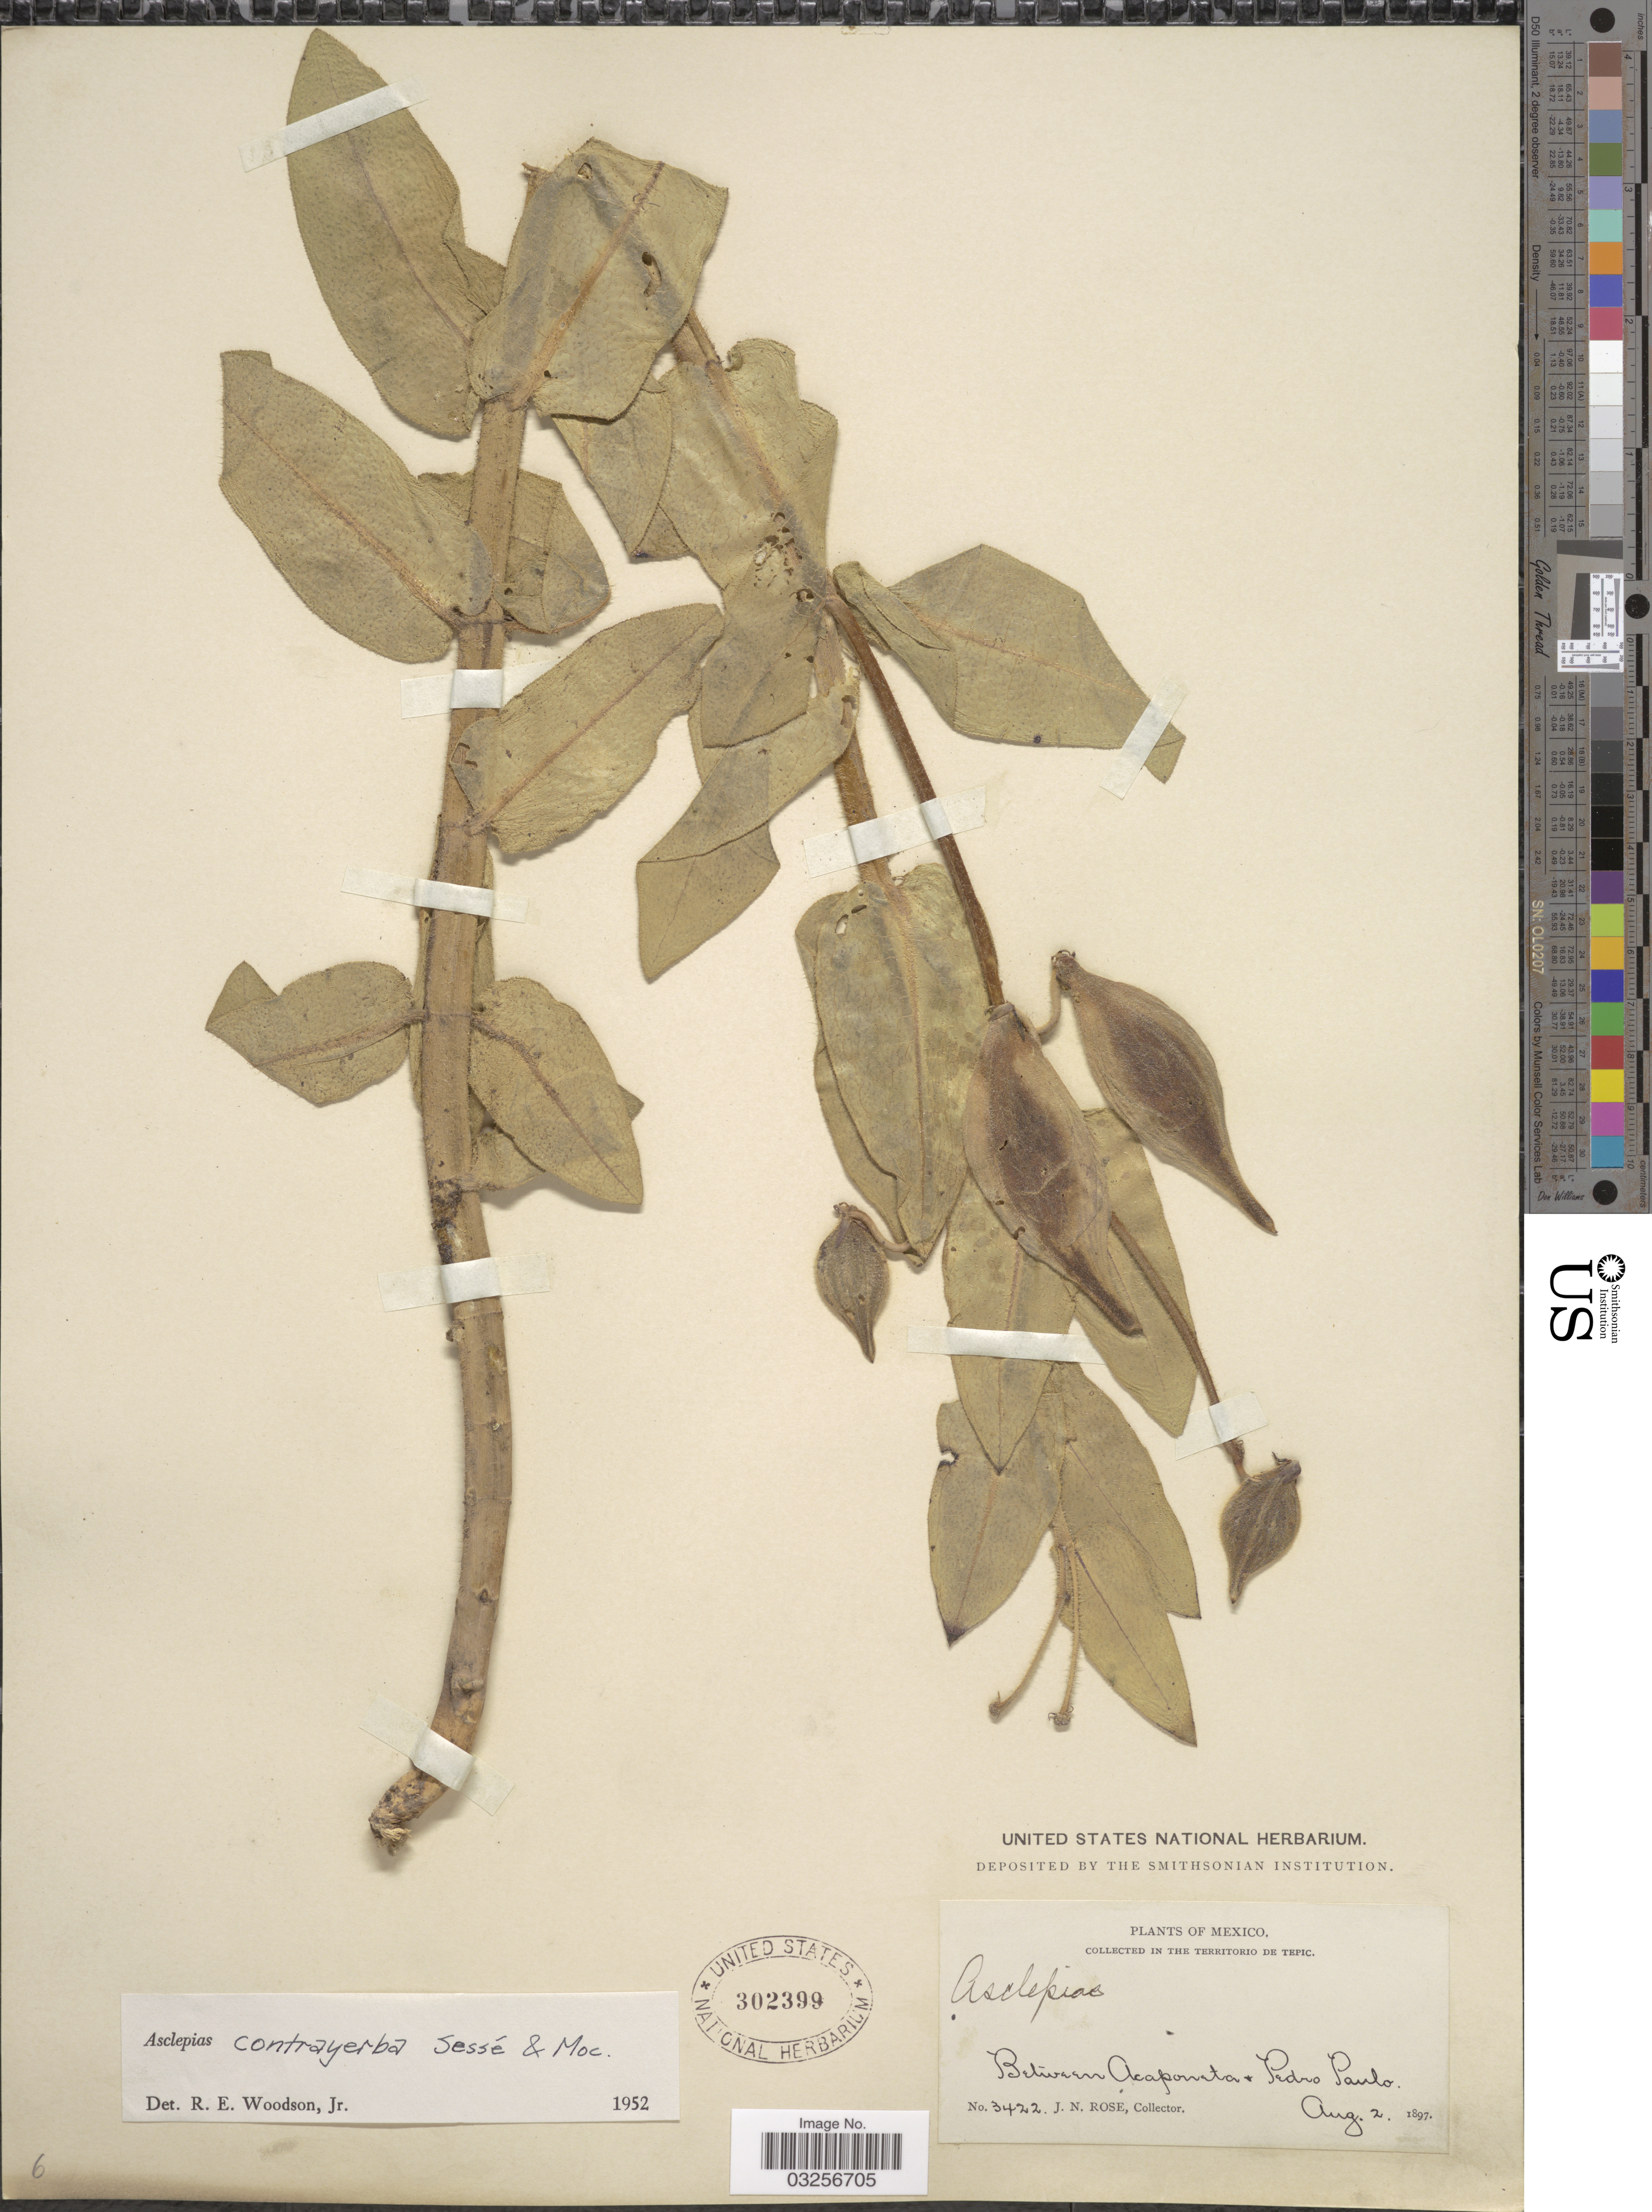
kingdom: Plantae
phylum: Tracheophyta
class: Magnoliopsida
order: Gentianales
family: Apocynaceae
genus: Asclepias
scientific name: Asclepias contrayerba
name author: Sessé & Moc.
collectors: J. N. Rose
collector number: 3422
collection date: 1897-08-02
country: Mexico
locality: In the Territorio de Tepic. Between Acaponeta & Pedro Paulo.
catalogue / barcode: US 302399